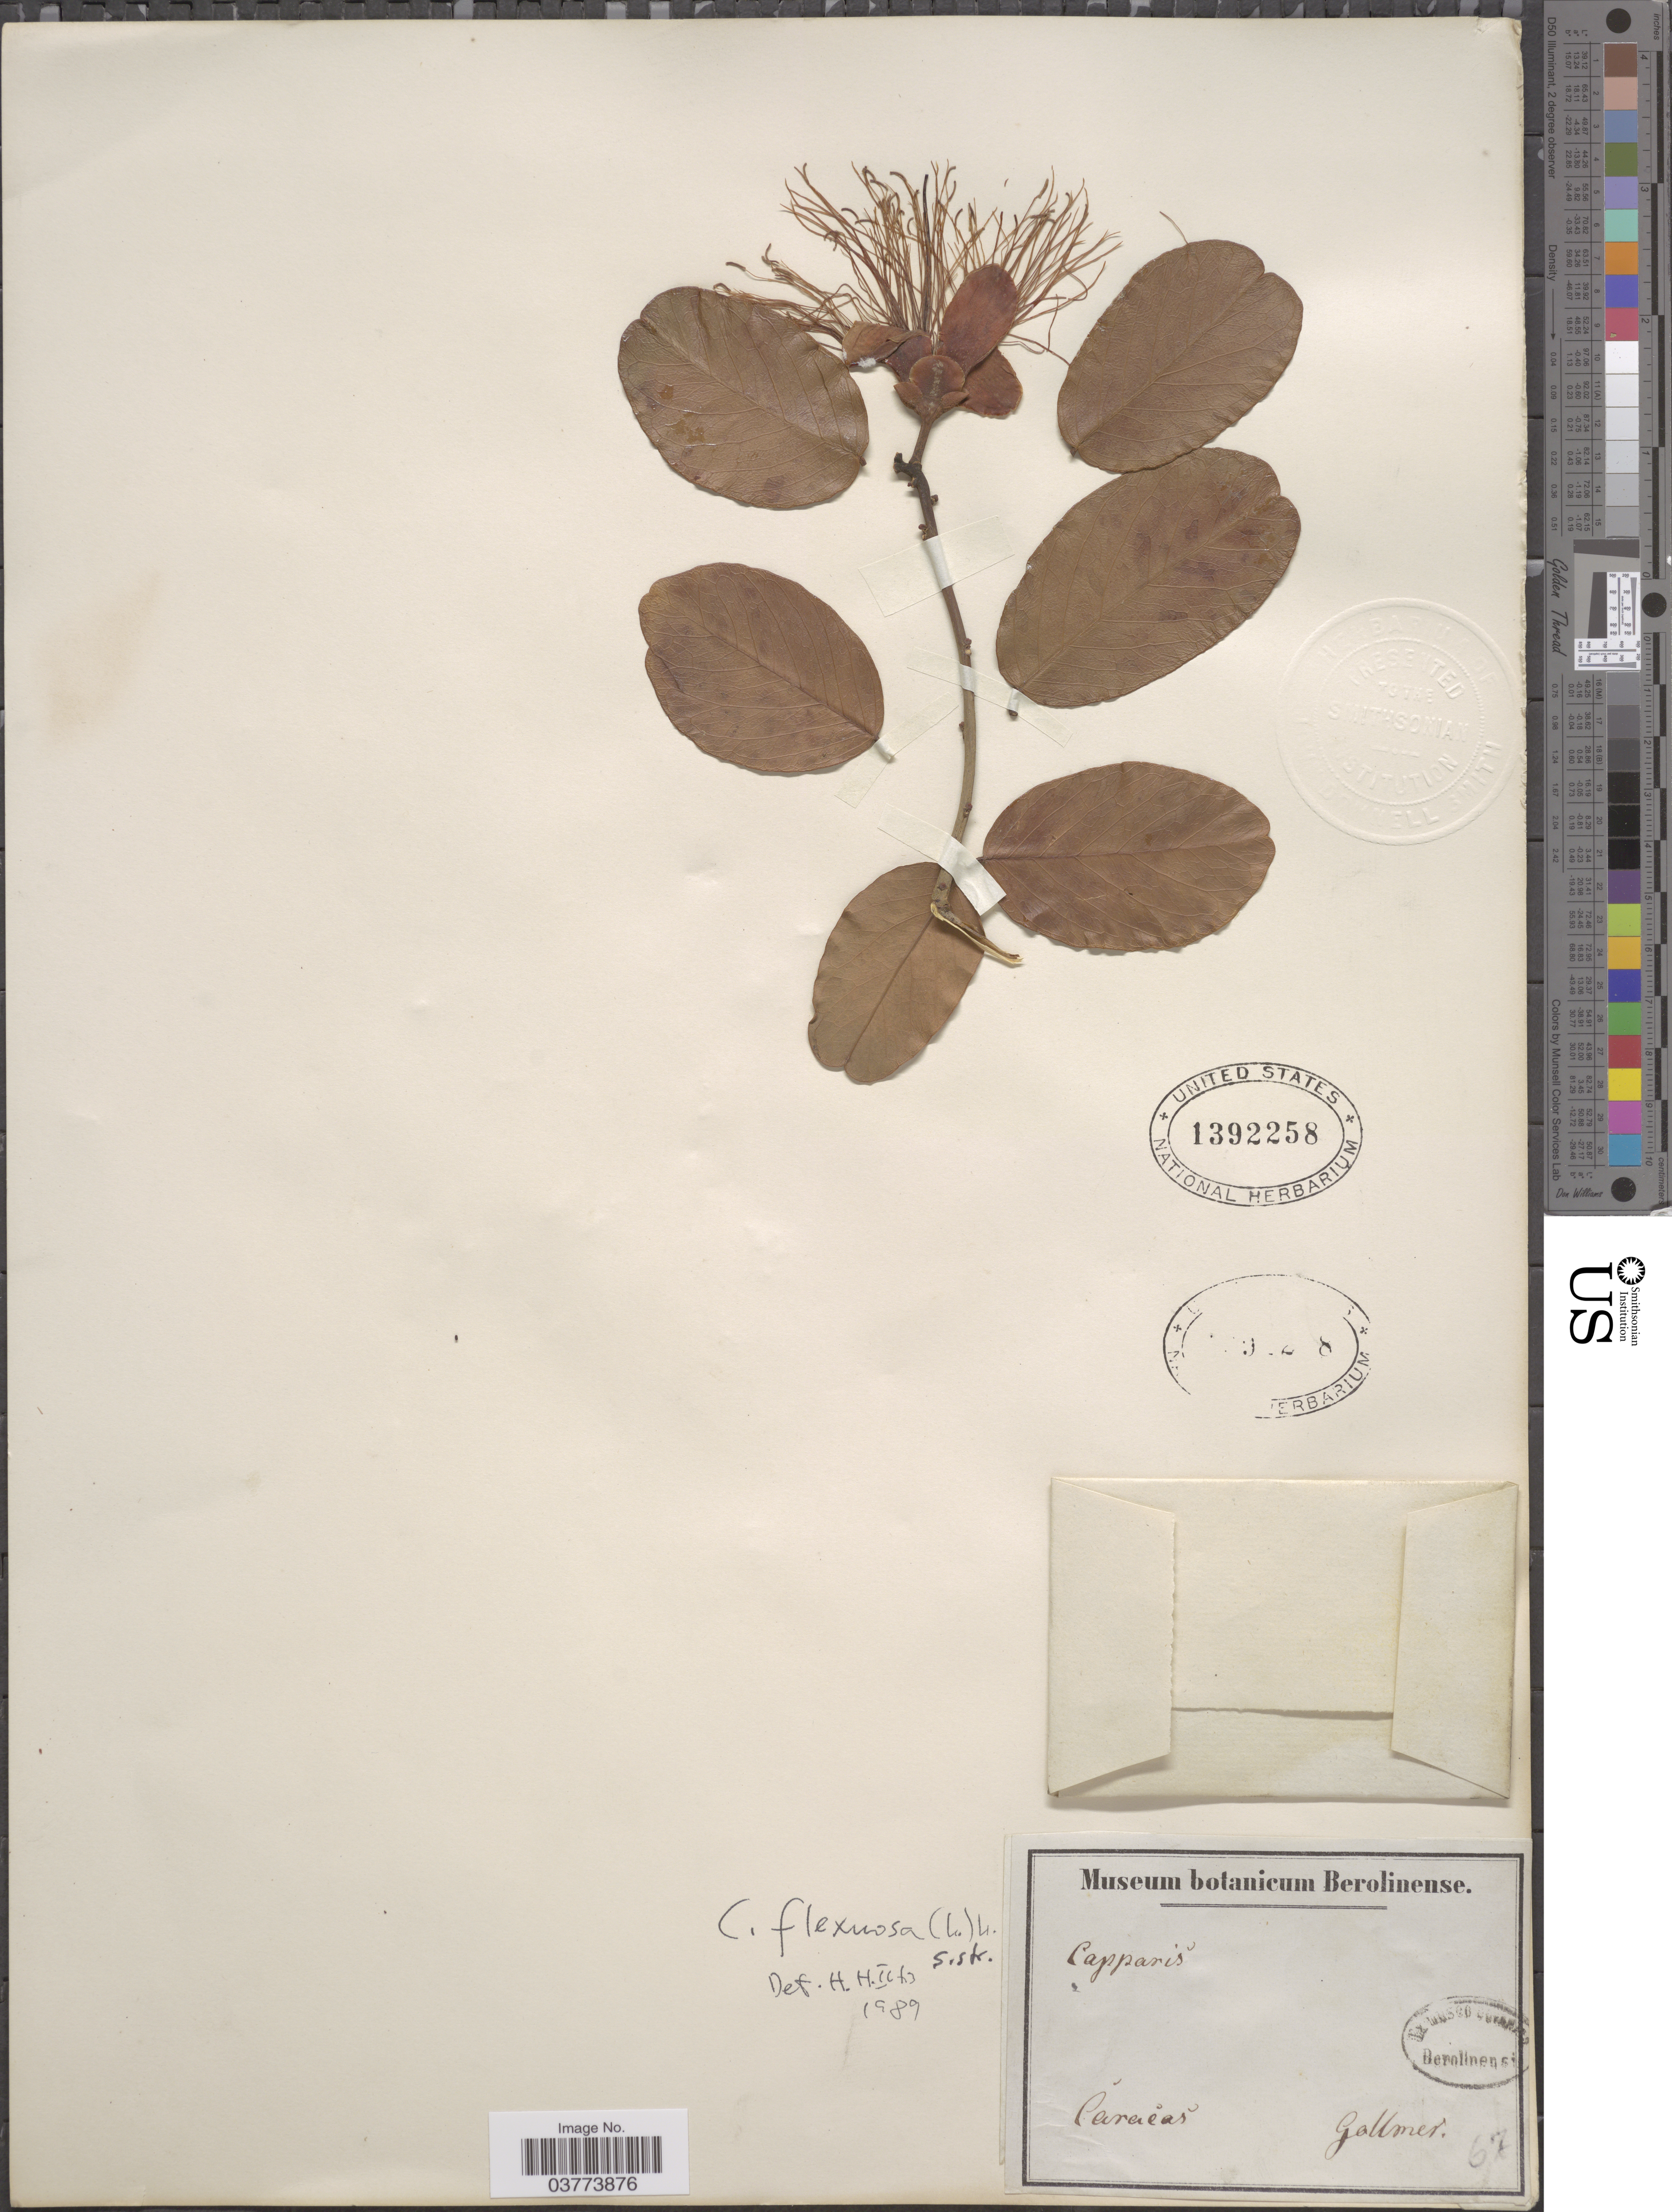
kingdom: Plantae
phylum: Tracheophyta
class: Magnoliopsida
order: Brassicales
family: Capparaceae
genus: Cynophalla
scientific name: Cynophalla flexuosa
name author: (L.) J. Presl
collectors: -. Gollmer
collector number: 67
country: Venezuela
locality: Caracas.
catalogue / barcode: US 1392258